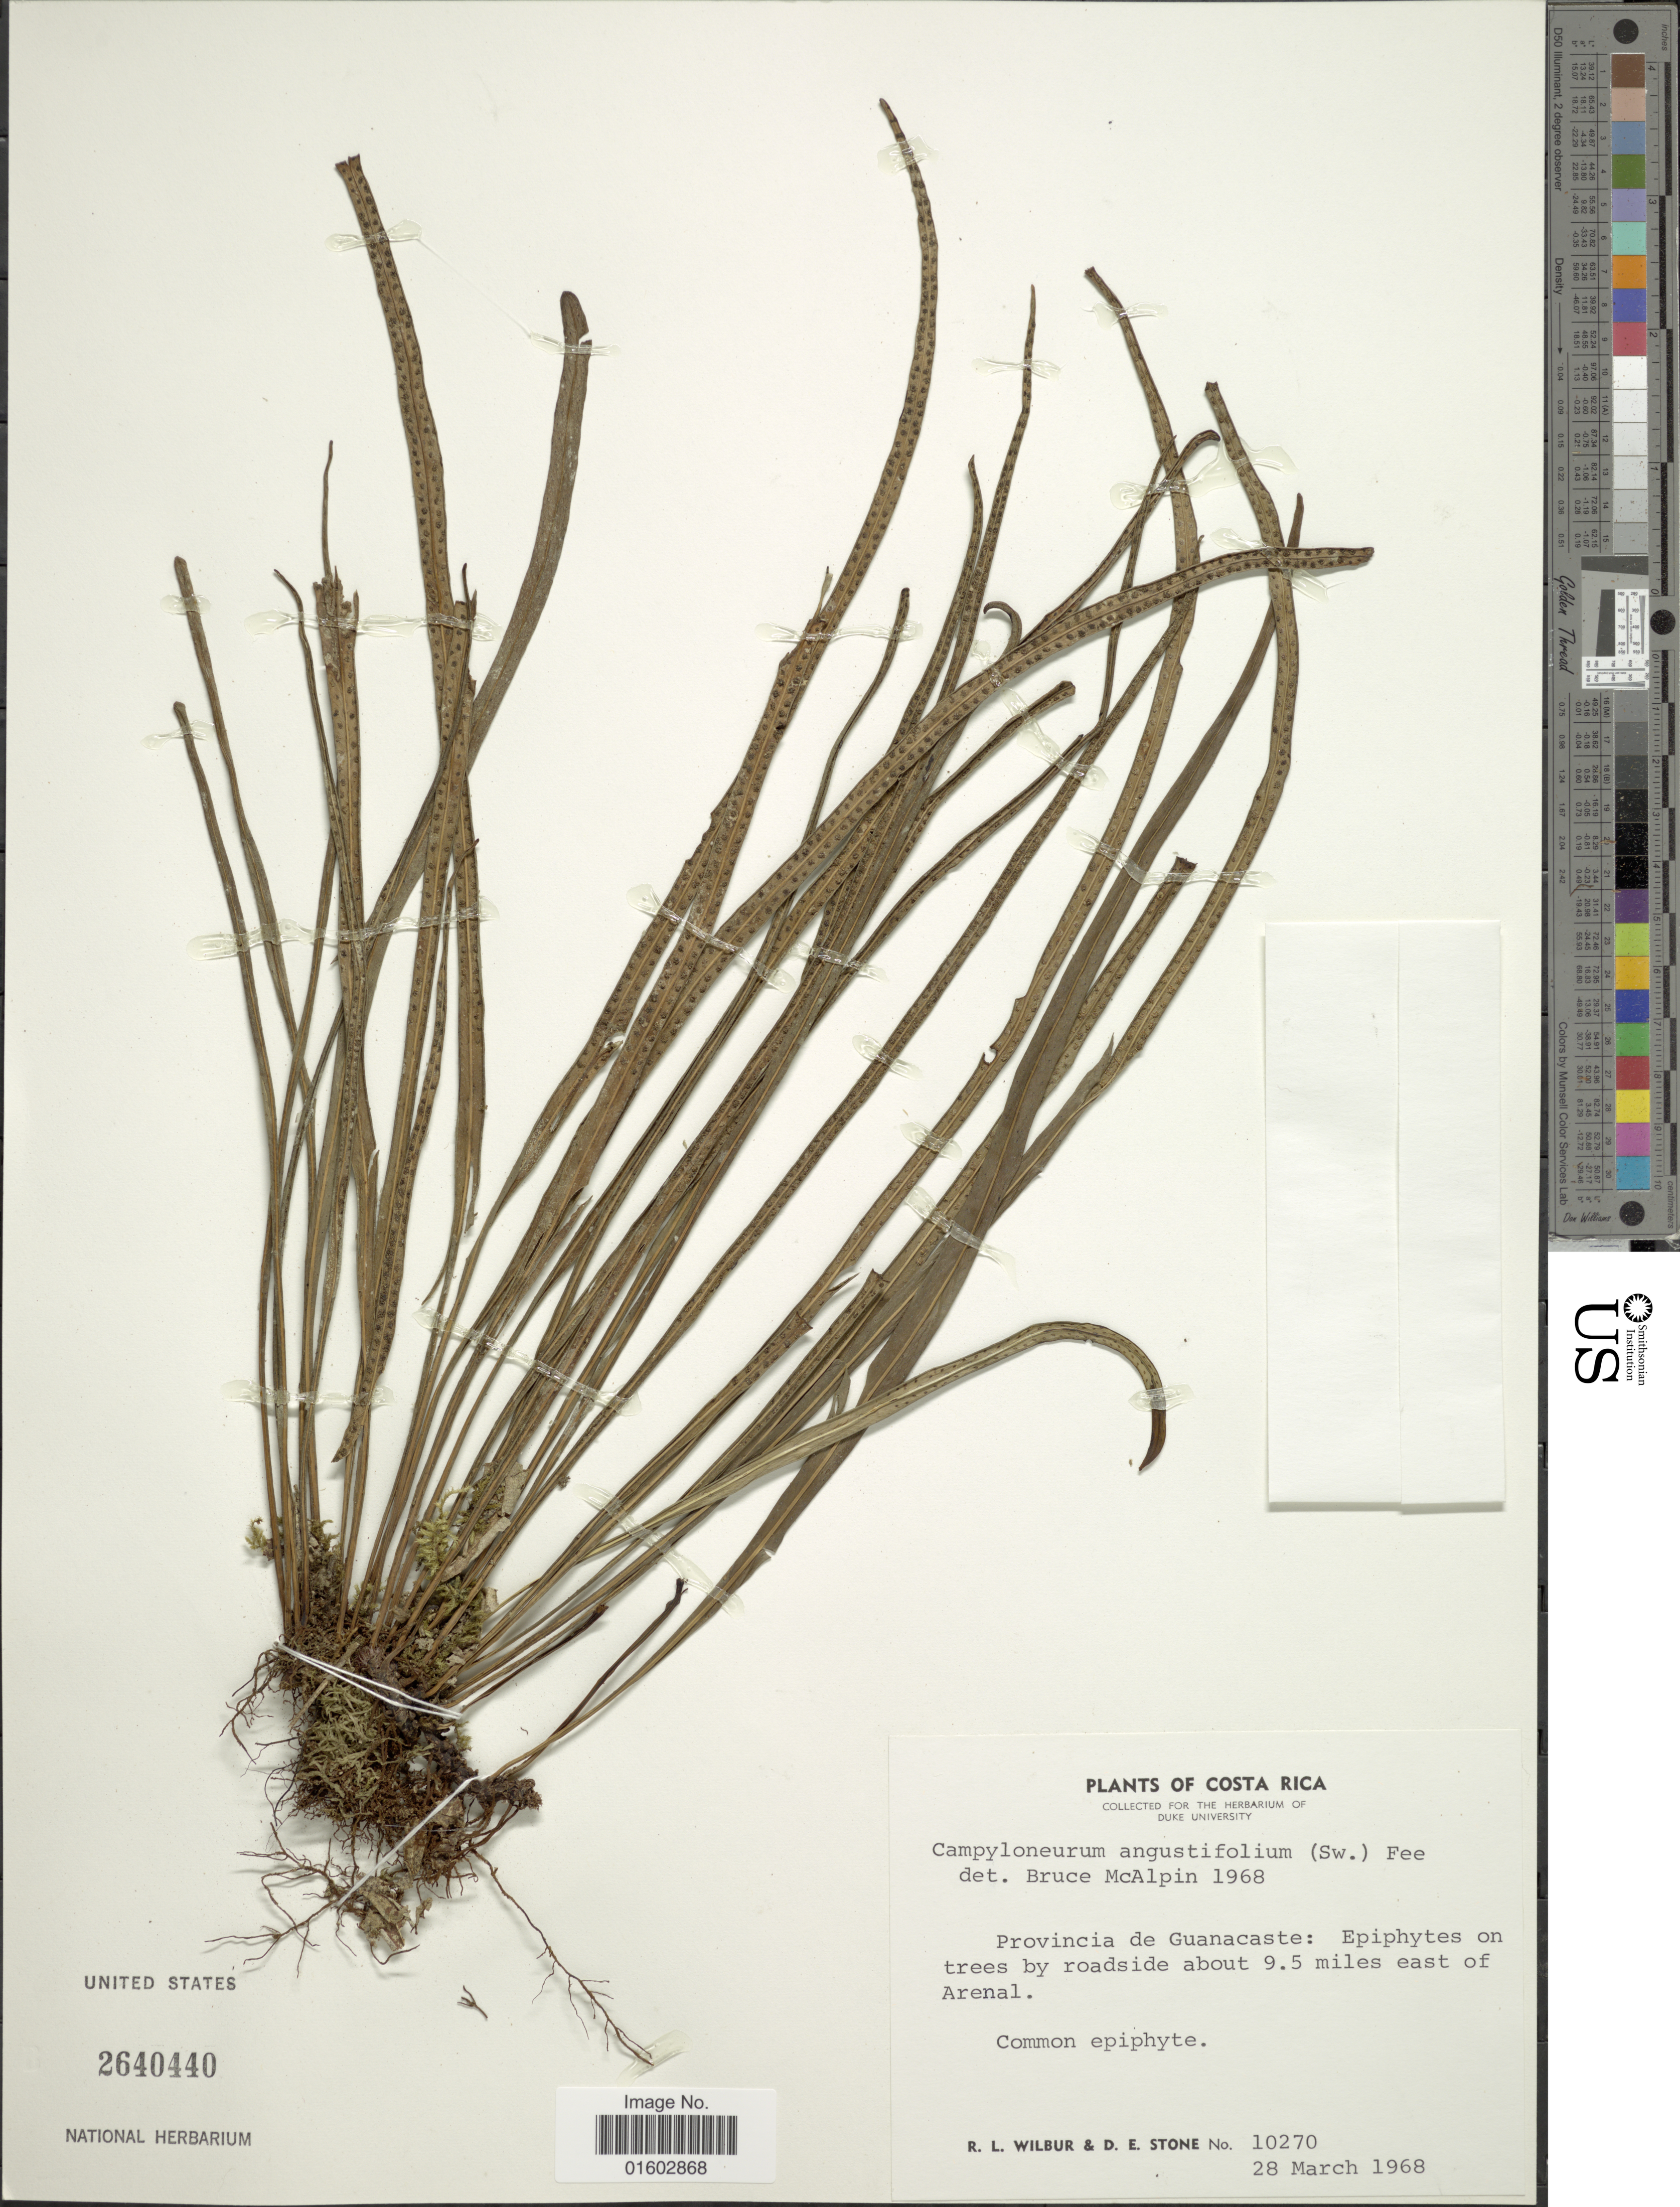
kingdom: Plantae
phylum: Tracheophyta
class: Polypodiopsida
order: Polypodiales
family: Polypodiaceae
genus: Campyloneurum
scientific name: Campyloneurum angustifolium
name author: (Sw.) Fée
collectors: R. L. Wilbur & D. E. Stone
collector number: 10270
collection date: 1968-03-28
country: Costa Rica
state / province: Guanacaste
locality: Roadside about 9.5 miles east of Arenal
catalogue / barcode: US 2640440